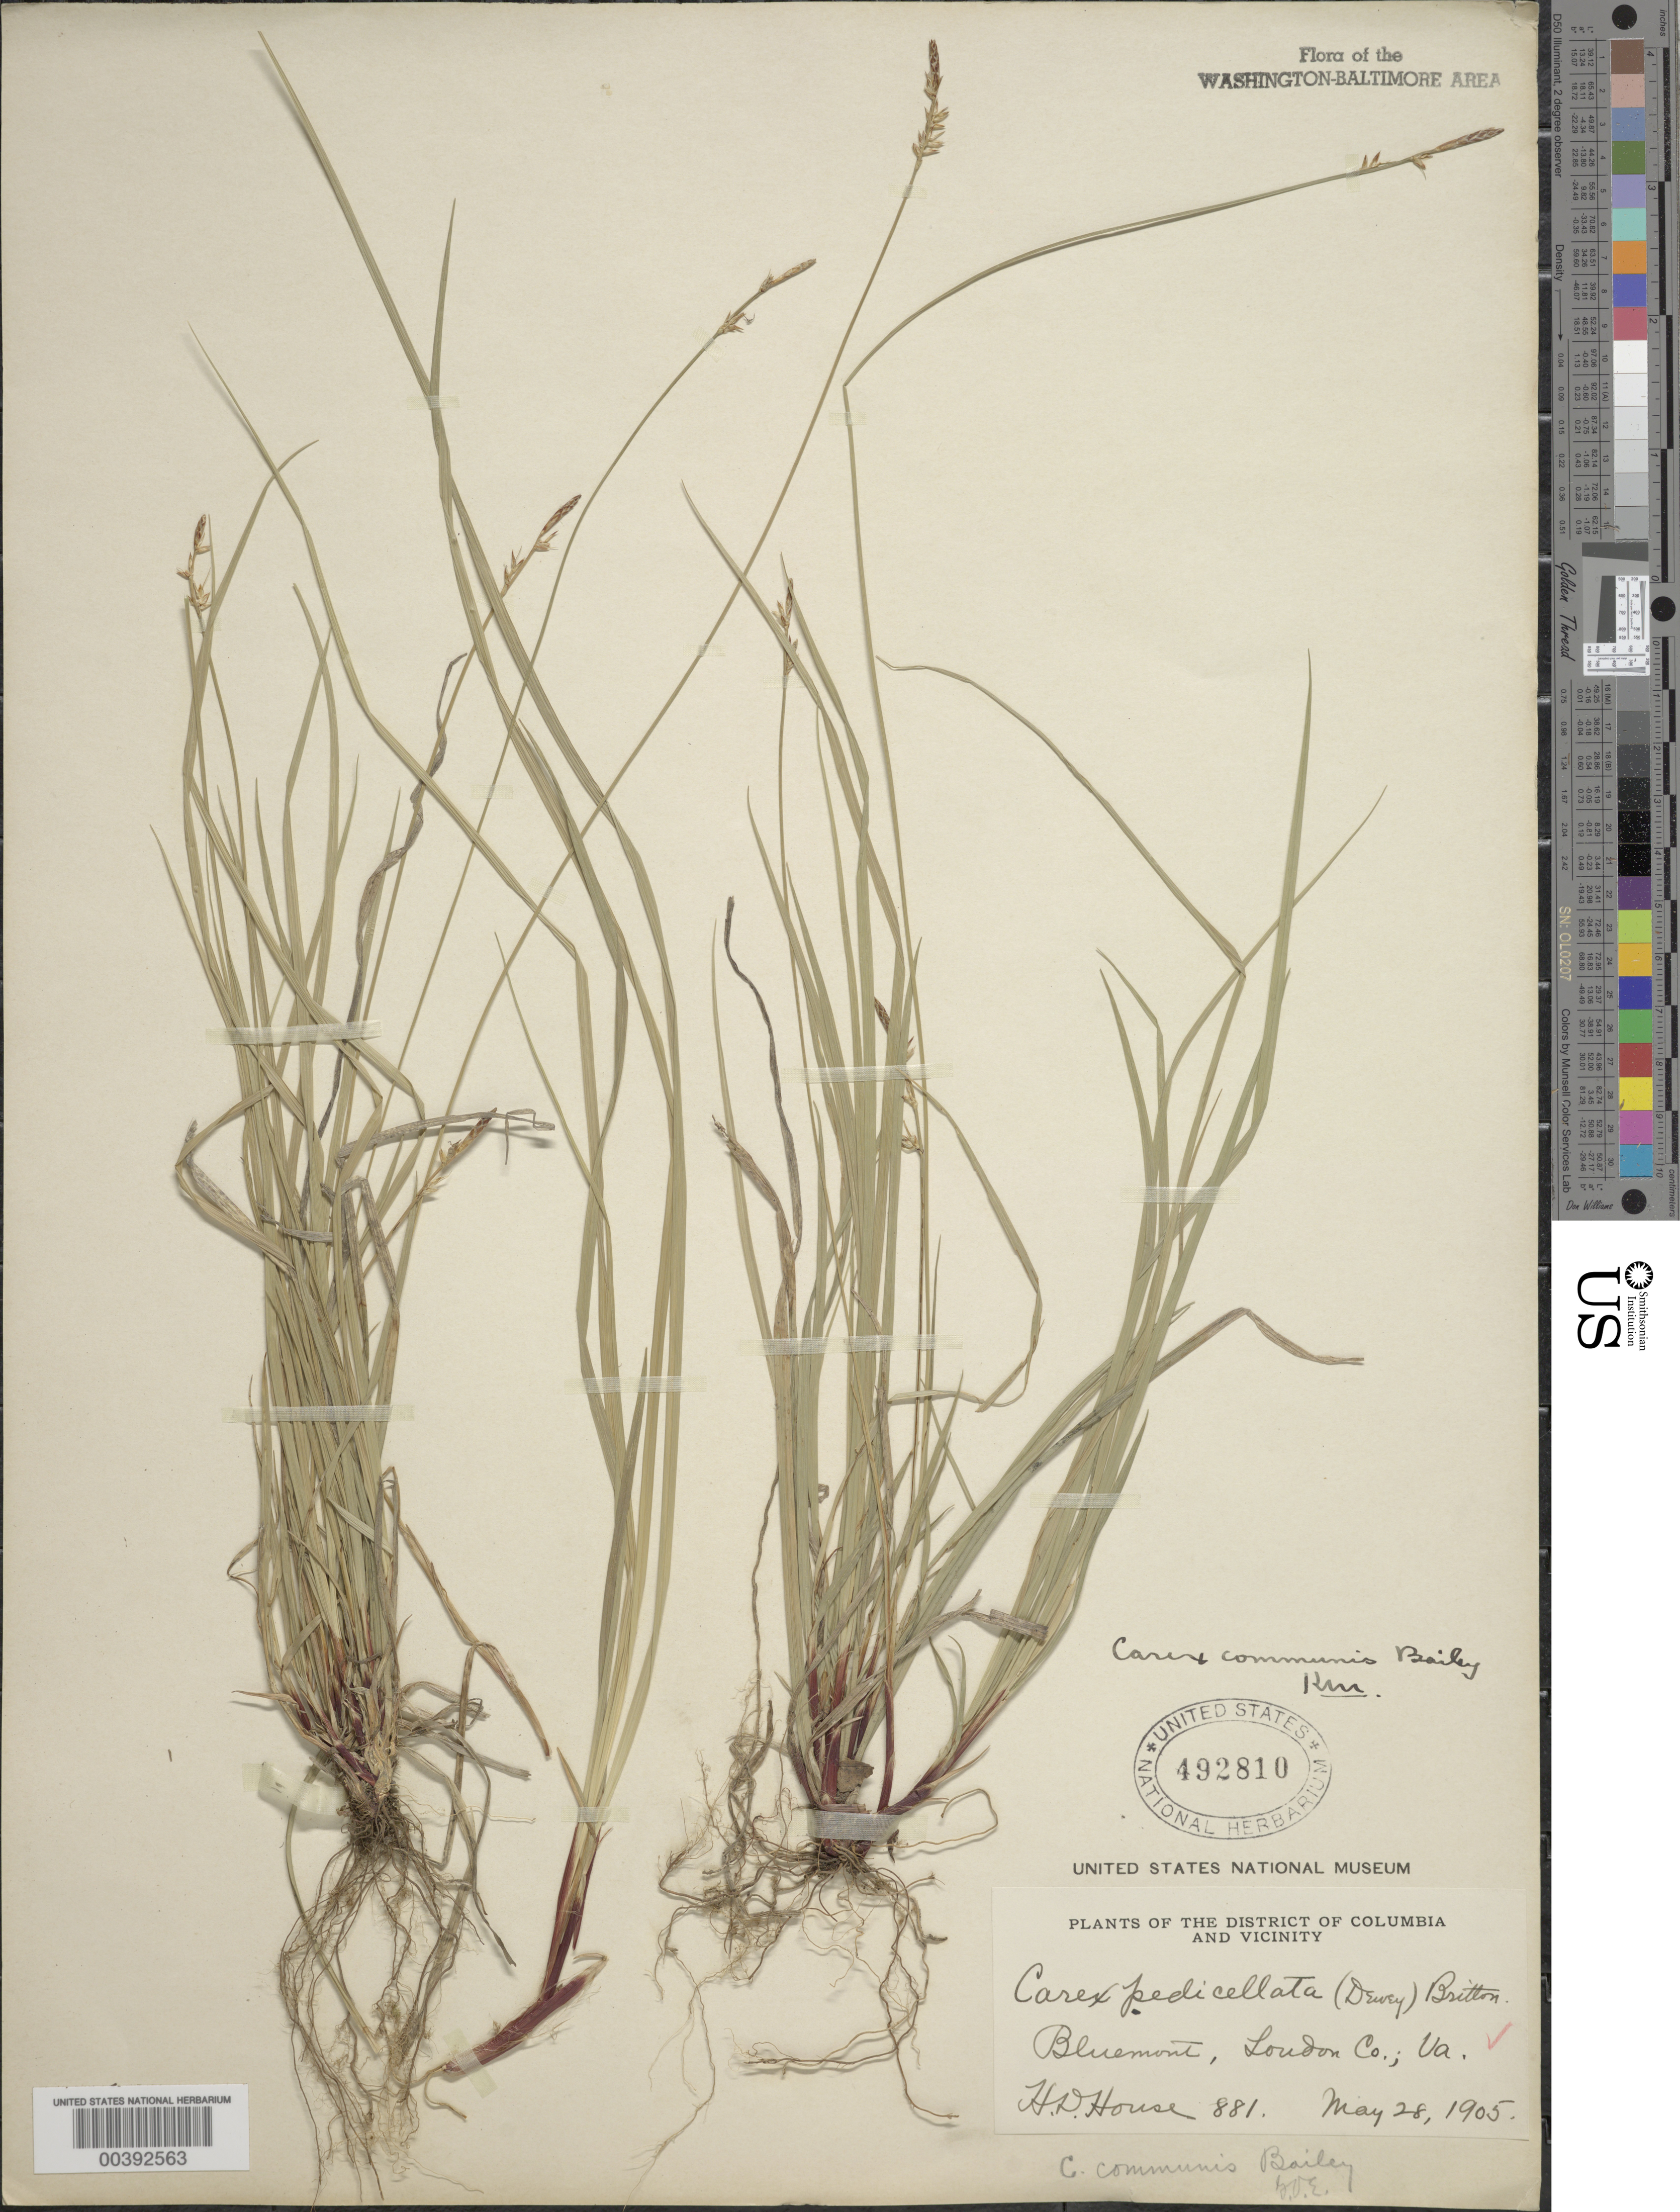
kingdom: Plantae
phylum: Tracheophyta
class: Liliopsida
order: Poales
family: Cyperaceae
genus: Carex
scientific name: Carex communis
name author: L.H. Bailey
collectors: H. D. House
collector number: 881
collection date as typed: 28 May 1905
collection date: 1905-05-28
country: United States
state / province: Virginia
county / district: Loudoun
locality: Bluemont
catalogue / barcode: US 492810